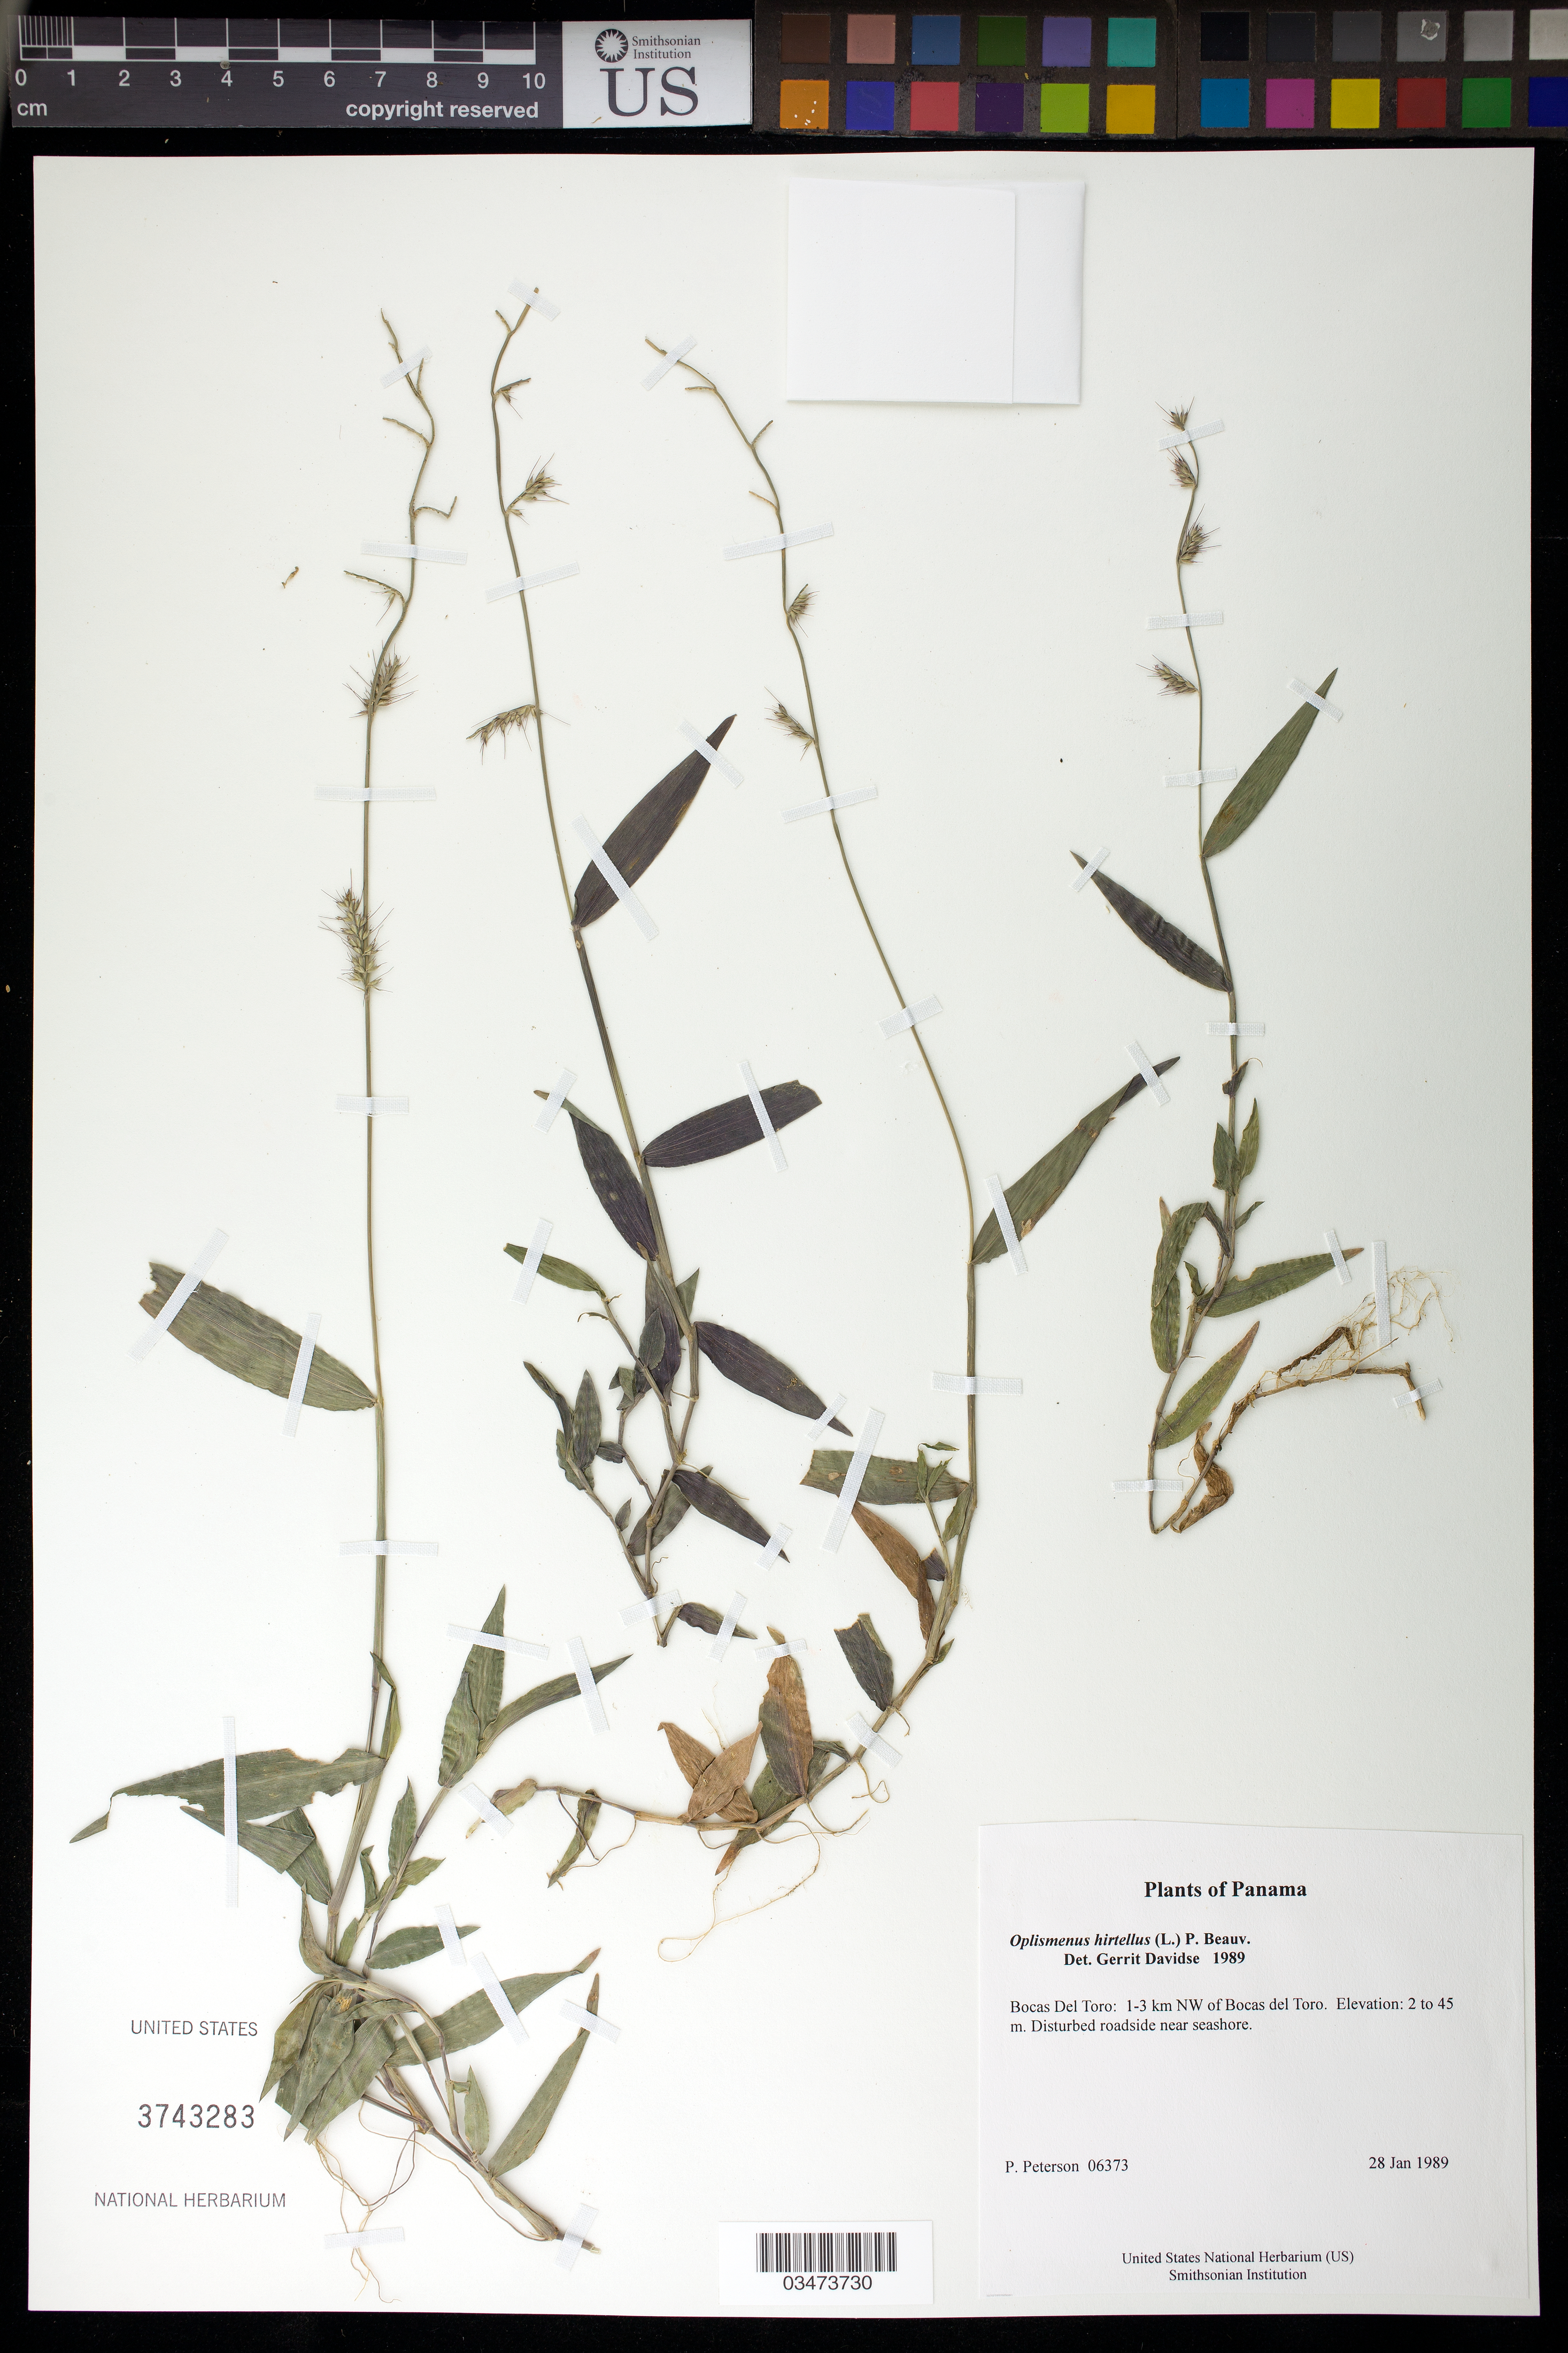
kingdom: Plantae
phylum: Tracheophyta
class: Liliopsida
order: Poales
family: Poaceae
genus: Oplismenus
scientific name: Oplismenus hirtellus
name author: (L.) P. Beauv.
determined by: Davidse, Gerrit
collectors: P. M. Peterson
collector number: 06373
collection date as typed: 28 Jan 1989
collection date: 1989-01-28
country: Panama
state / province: Bocas del Toro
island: Colón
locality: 1-3 km NW of Bocas del Toro.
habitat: Disturbed roadside near seashore.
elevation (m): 2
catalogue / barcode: US 3743283